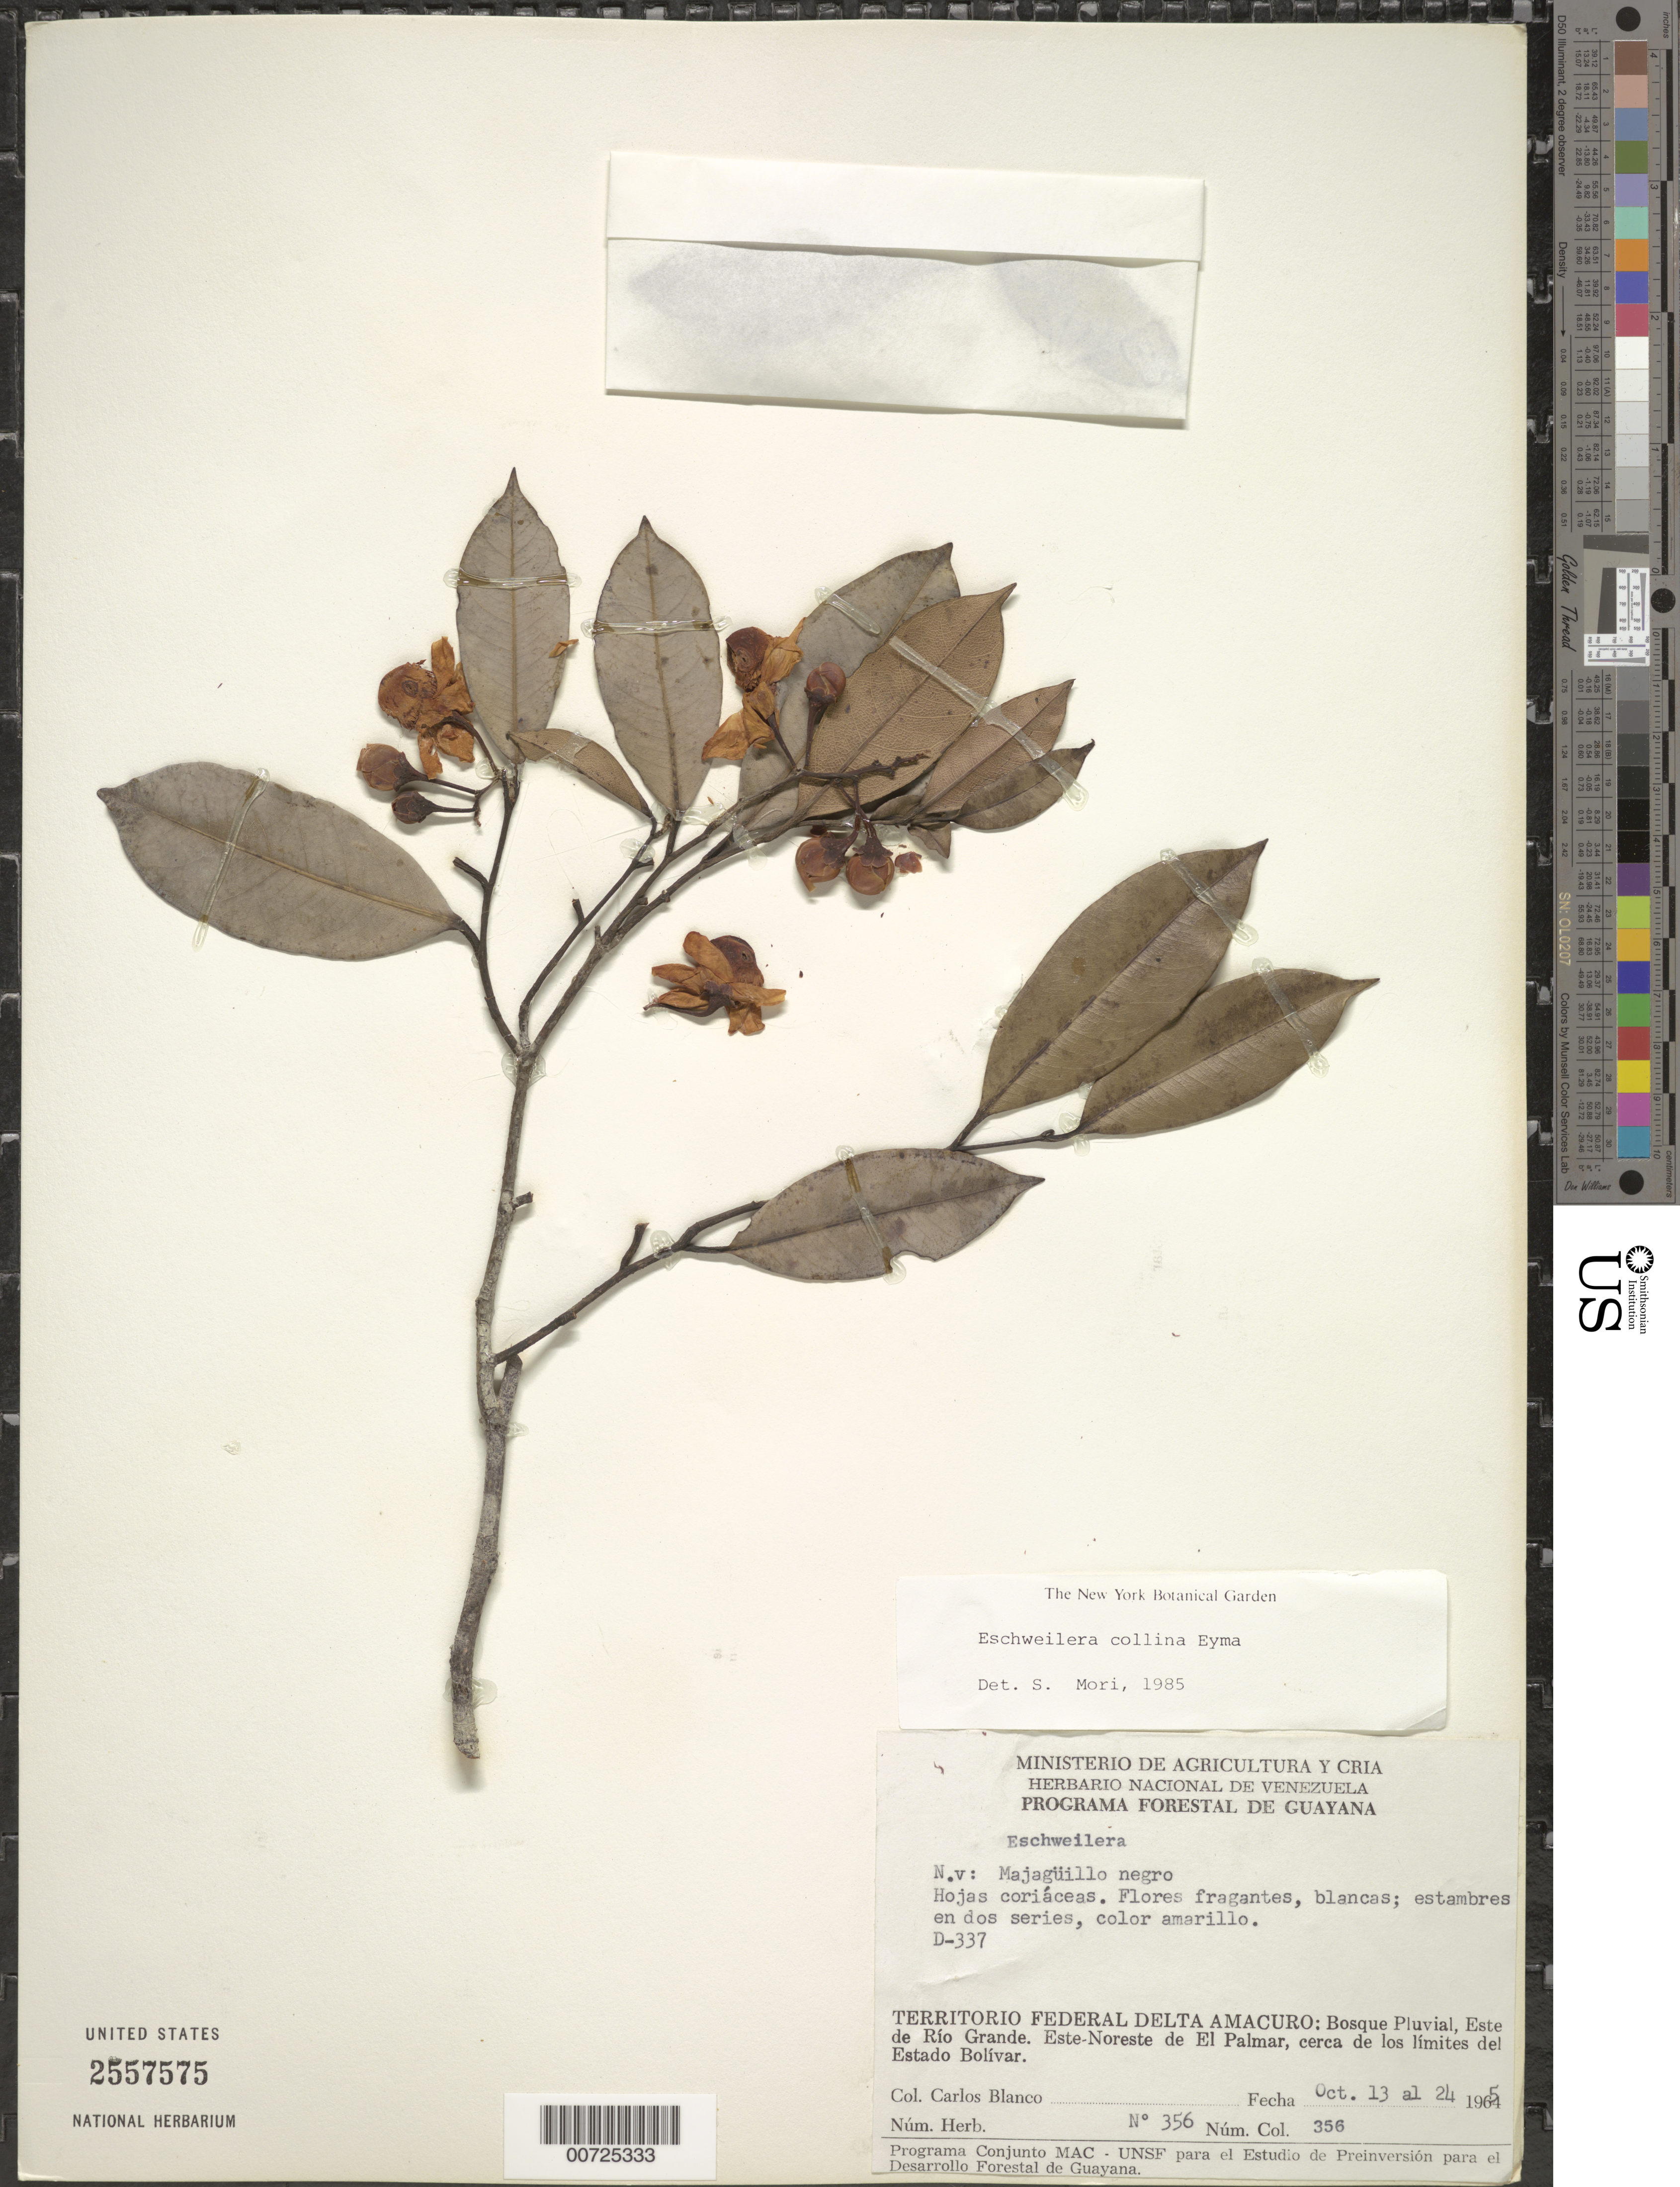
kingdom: Plantae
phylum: Tracheophyta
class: Magnoliopsida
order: Ericales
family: Lecythidaceae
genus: Eschweilera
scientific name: Eschweilera collina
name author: Eyma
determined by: Mori, Scott A.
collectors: C. A. Blanco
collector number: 356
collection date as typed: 13-Oct-65 to 24-Oct-65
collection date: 1965-10-13/1965-10-24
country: Venezuela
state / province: Delta Amacuro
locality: Río Grande, Este de; Este-Noreste de El Palmar, cerca de los limites del Estado Bolívar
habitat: Bosque pluvial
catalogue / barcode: US 2557575